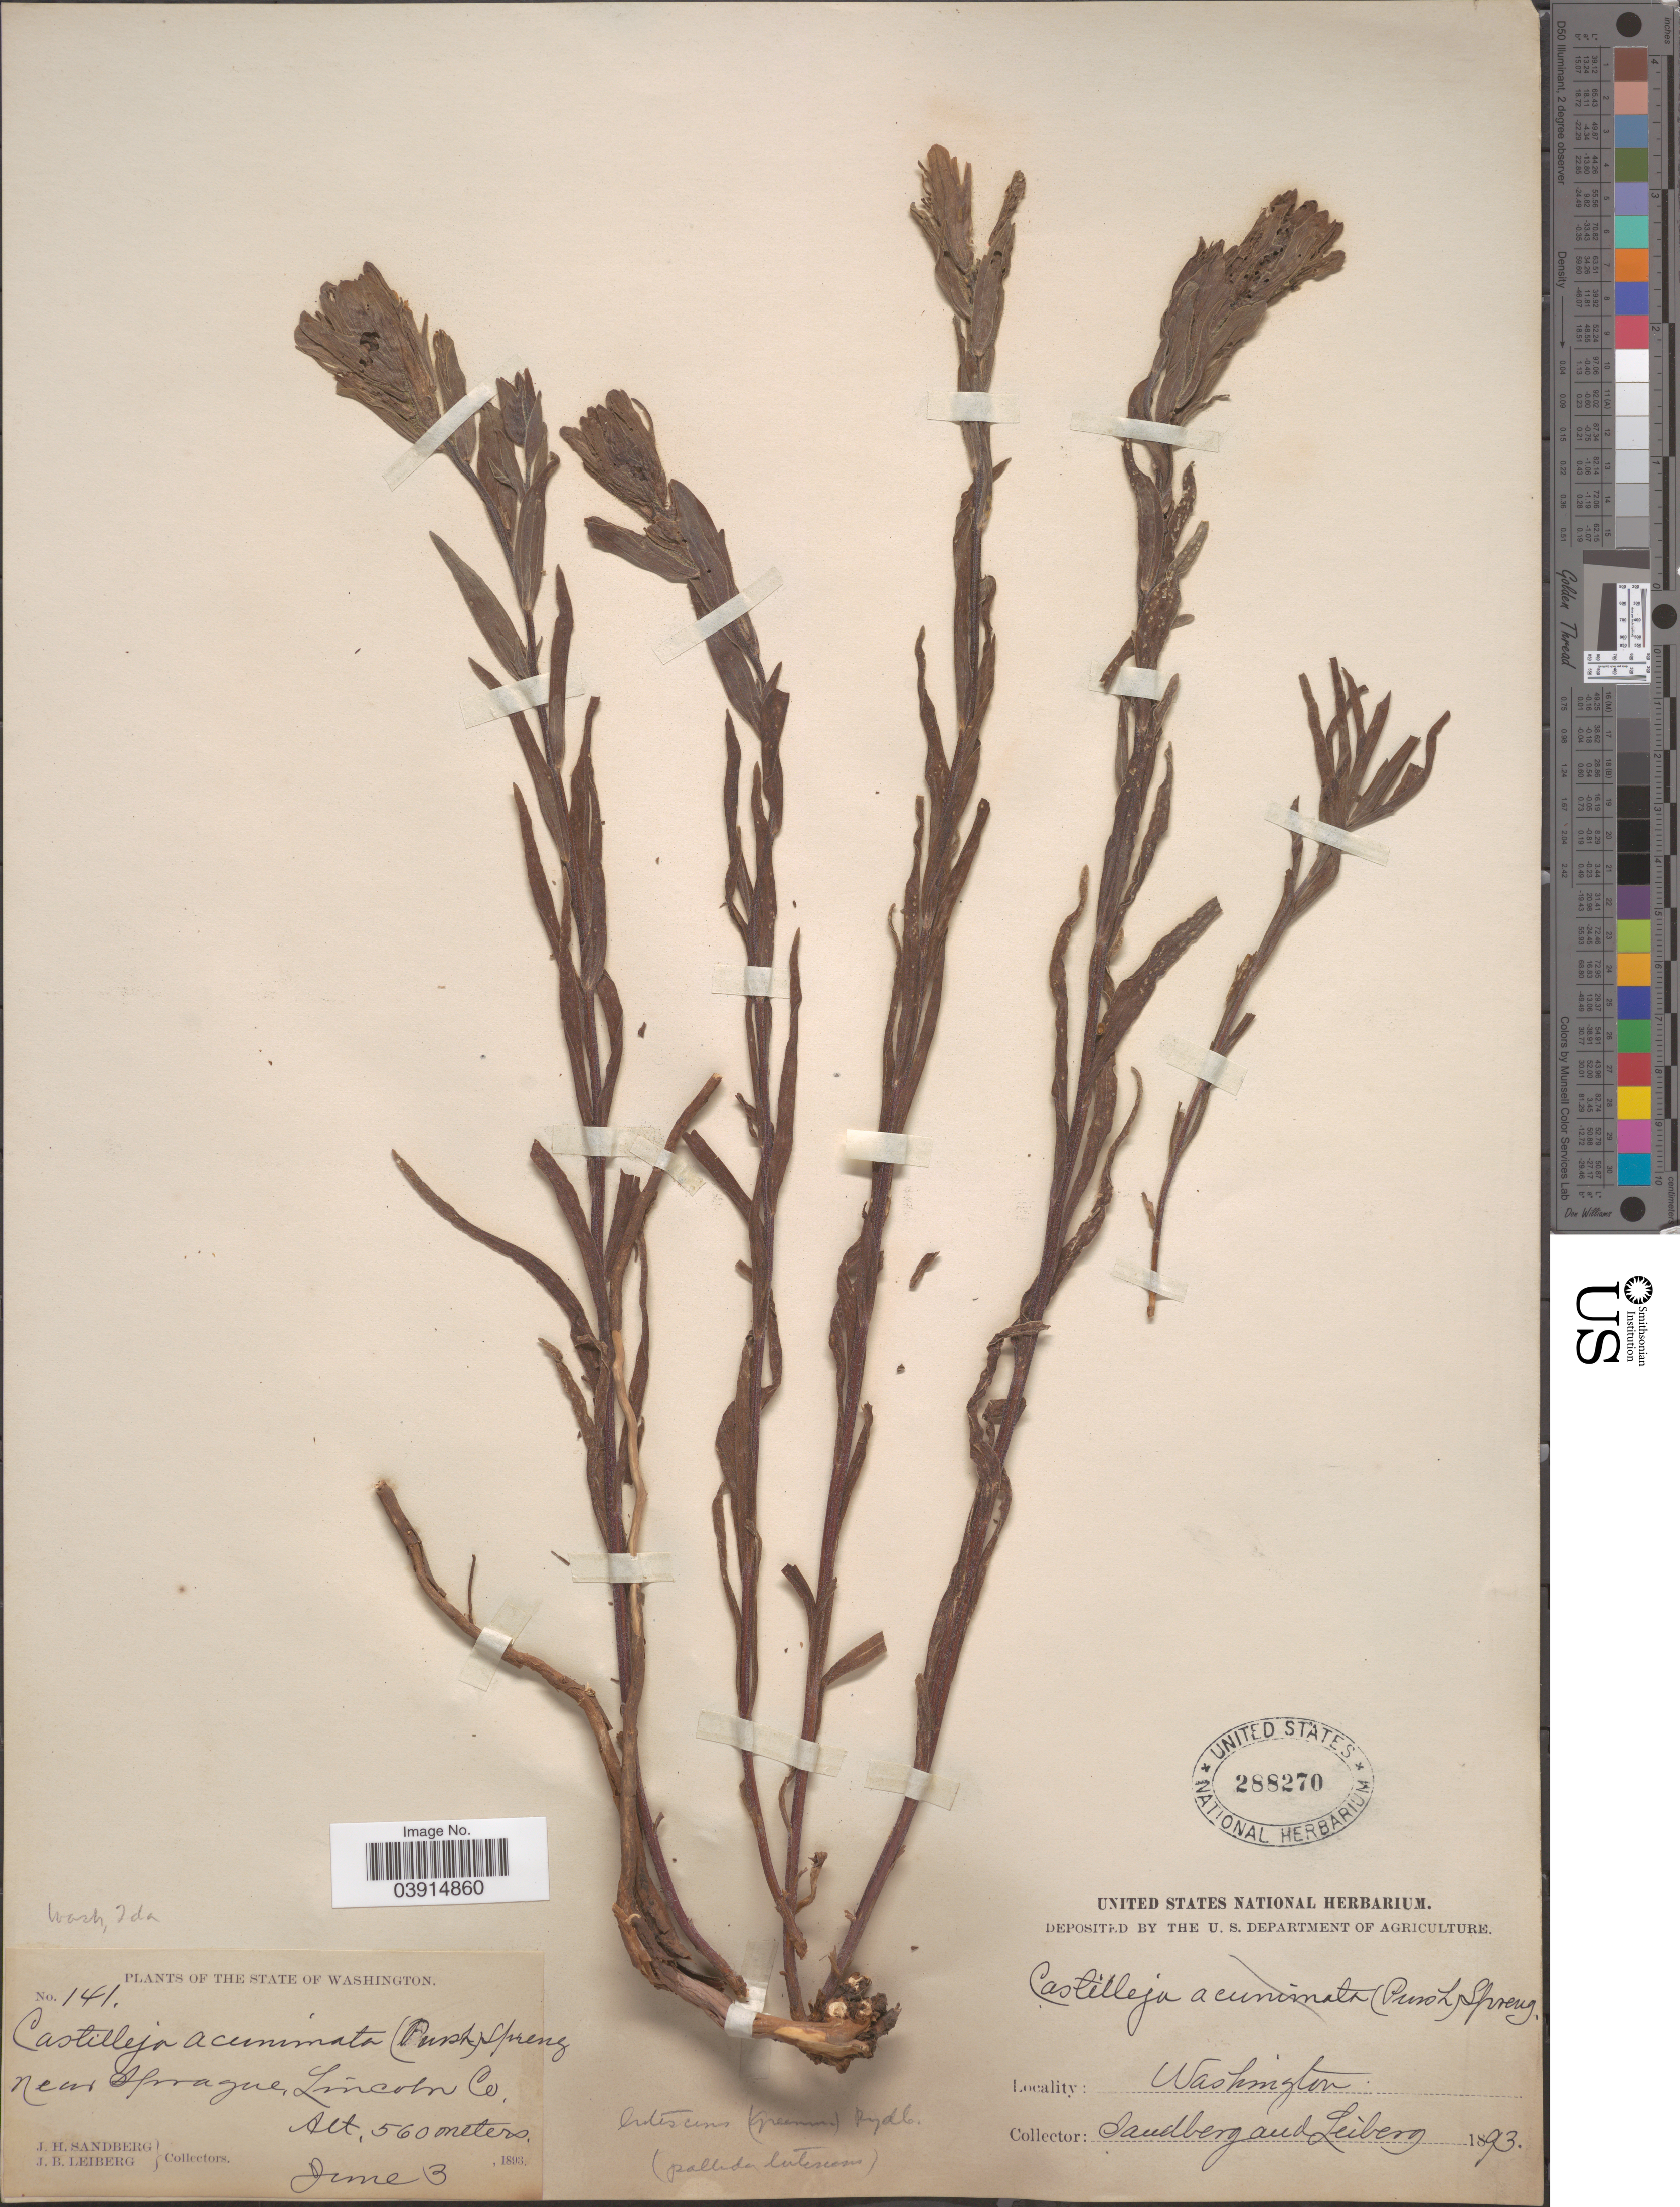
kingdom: Plantae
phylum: Tracheophyta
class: Magnoliopsida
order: Lamiales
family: Orobanchaceae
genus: Castilleja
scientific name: Castilleja sp.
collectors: J. H. Sandberg & J. B. Leiberg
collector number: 141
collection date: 1893-06-03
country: United States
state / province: Washington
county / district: Lincoln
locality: Near Sprague, Lincoln Co.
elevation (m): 560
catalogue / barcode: US 288270